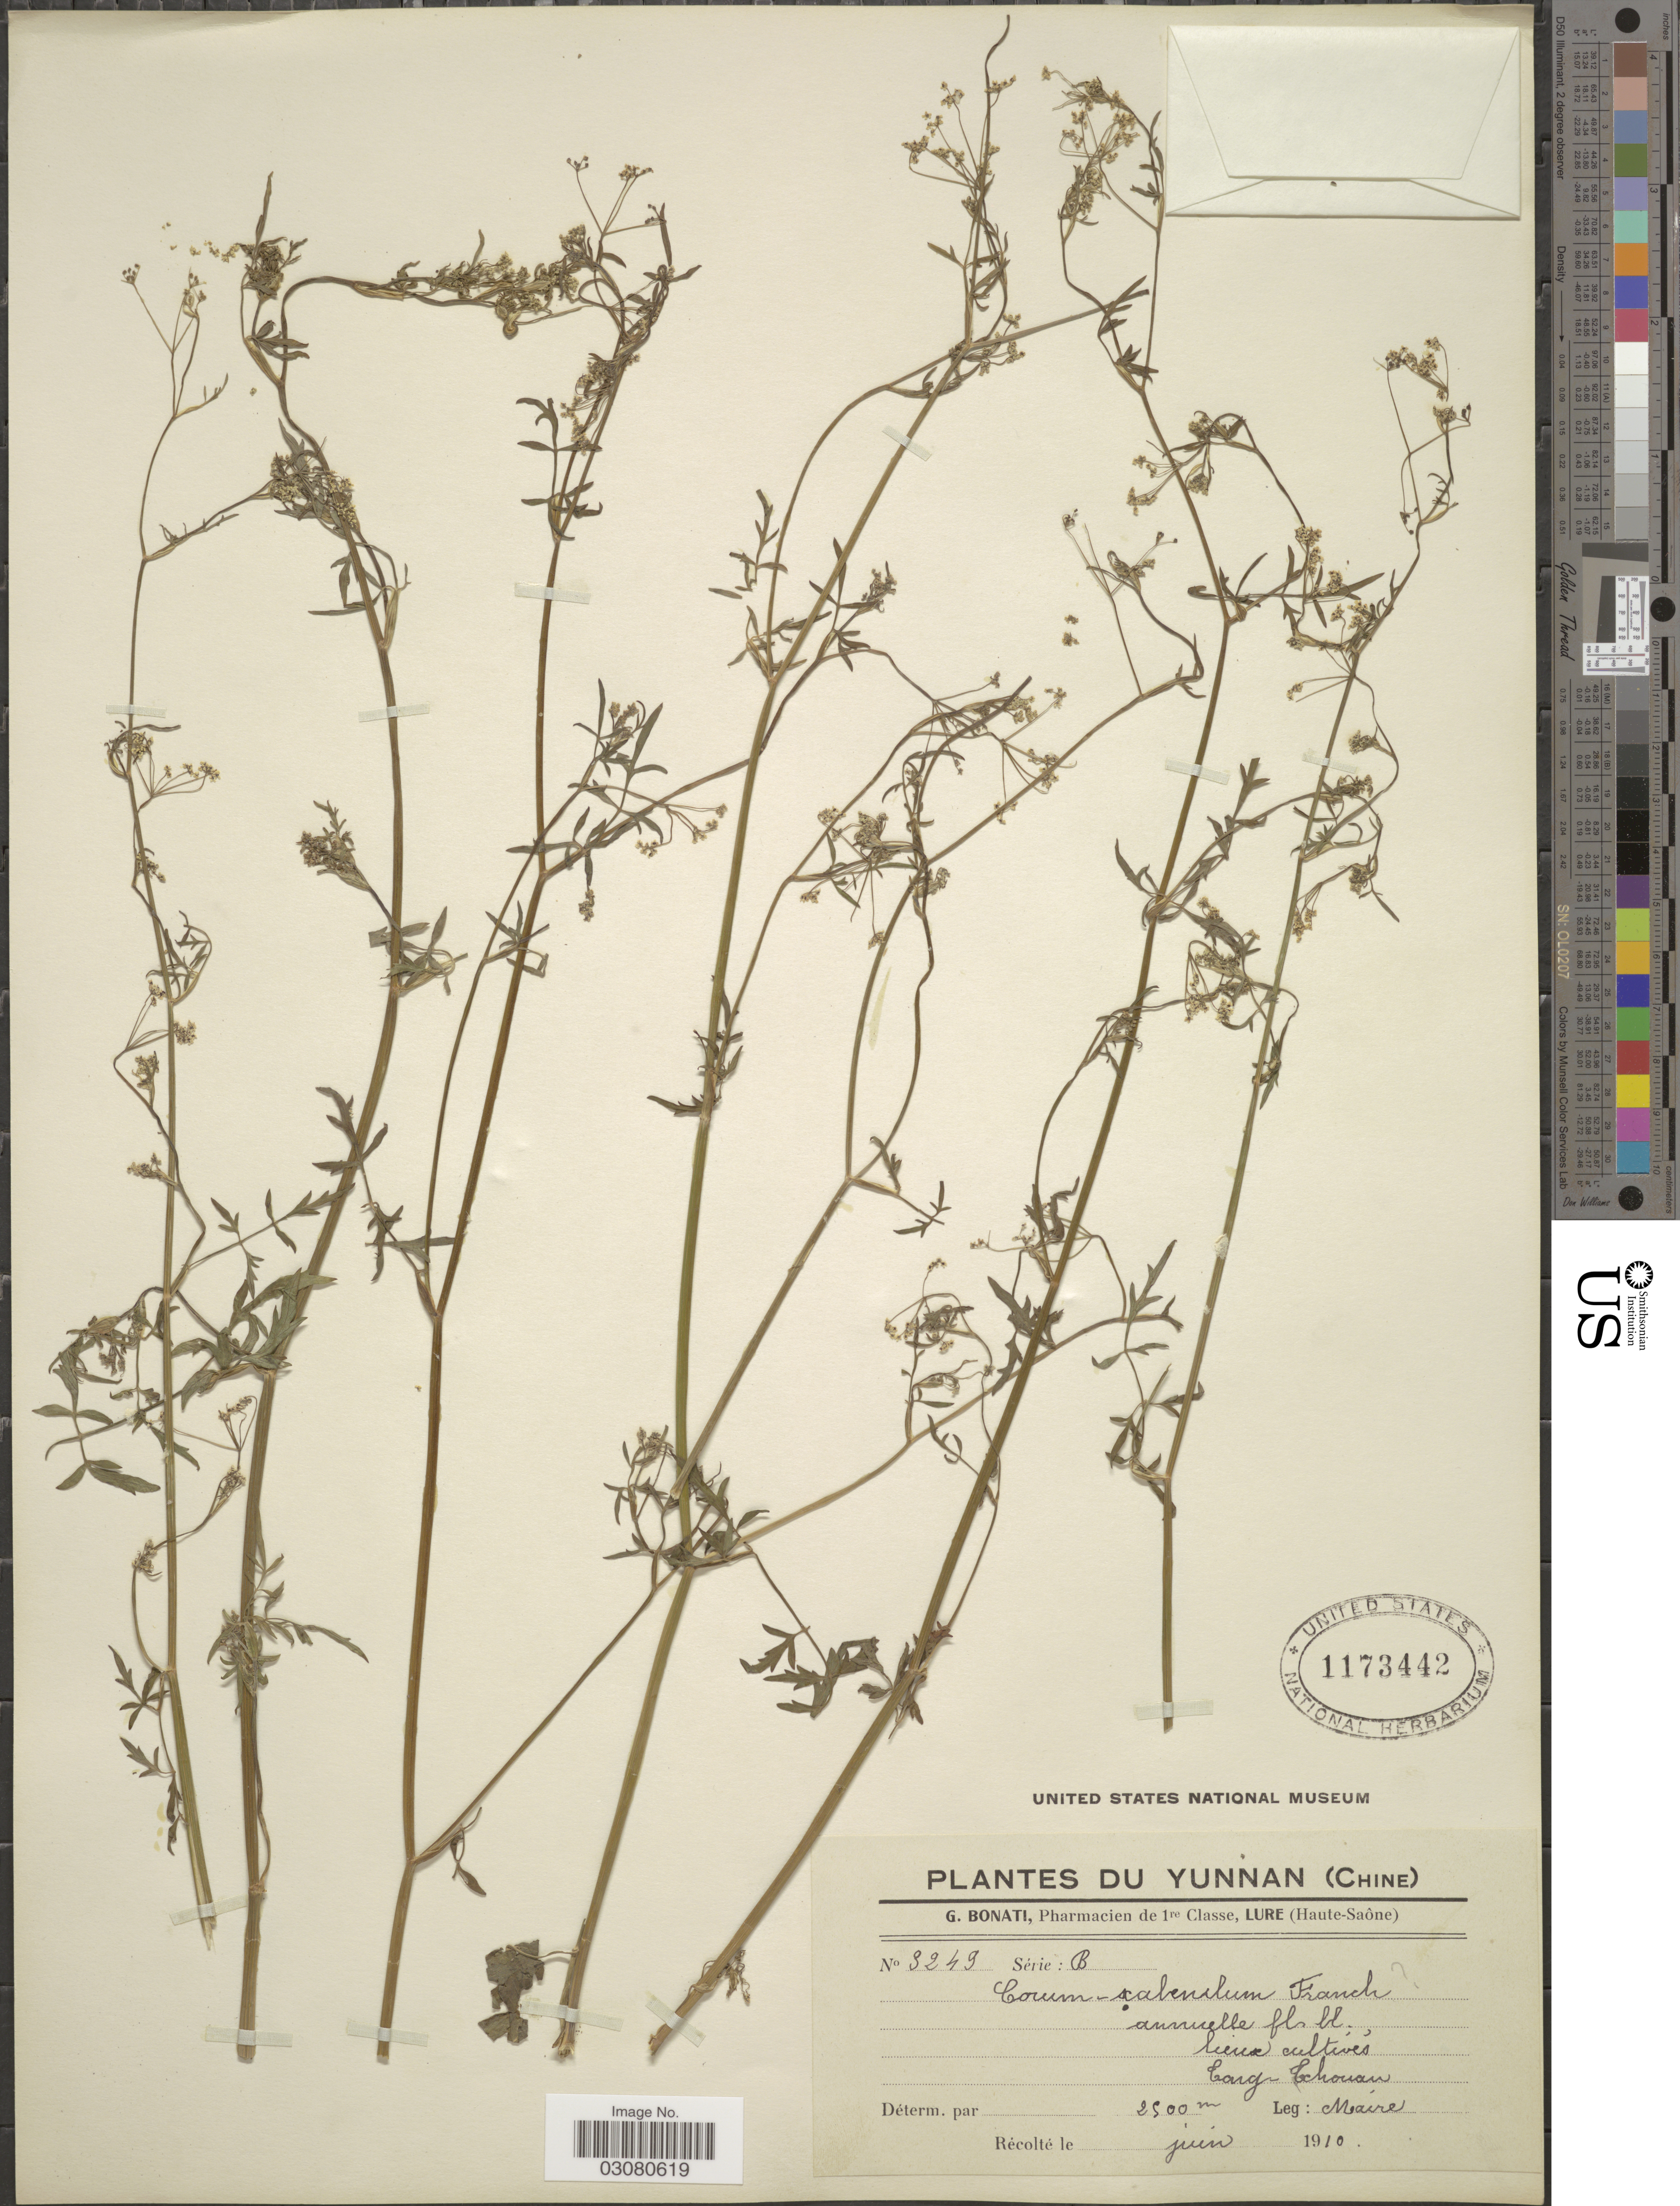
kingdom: Plantae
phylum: Tracheophyta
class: Magnoliopsida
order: Apiales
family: Apiaceae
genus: Conium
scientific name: Conium sp.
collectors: Maire, --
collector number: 3249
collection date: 1910-06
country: China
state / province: Yunnan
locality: Tong-Tchouan.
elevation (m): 2500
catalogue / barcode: US 1173442